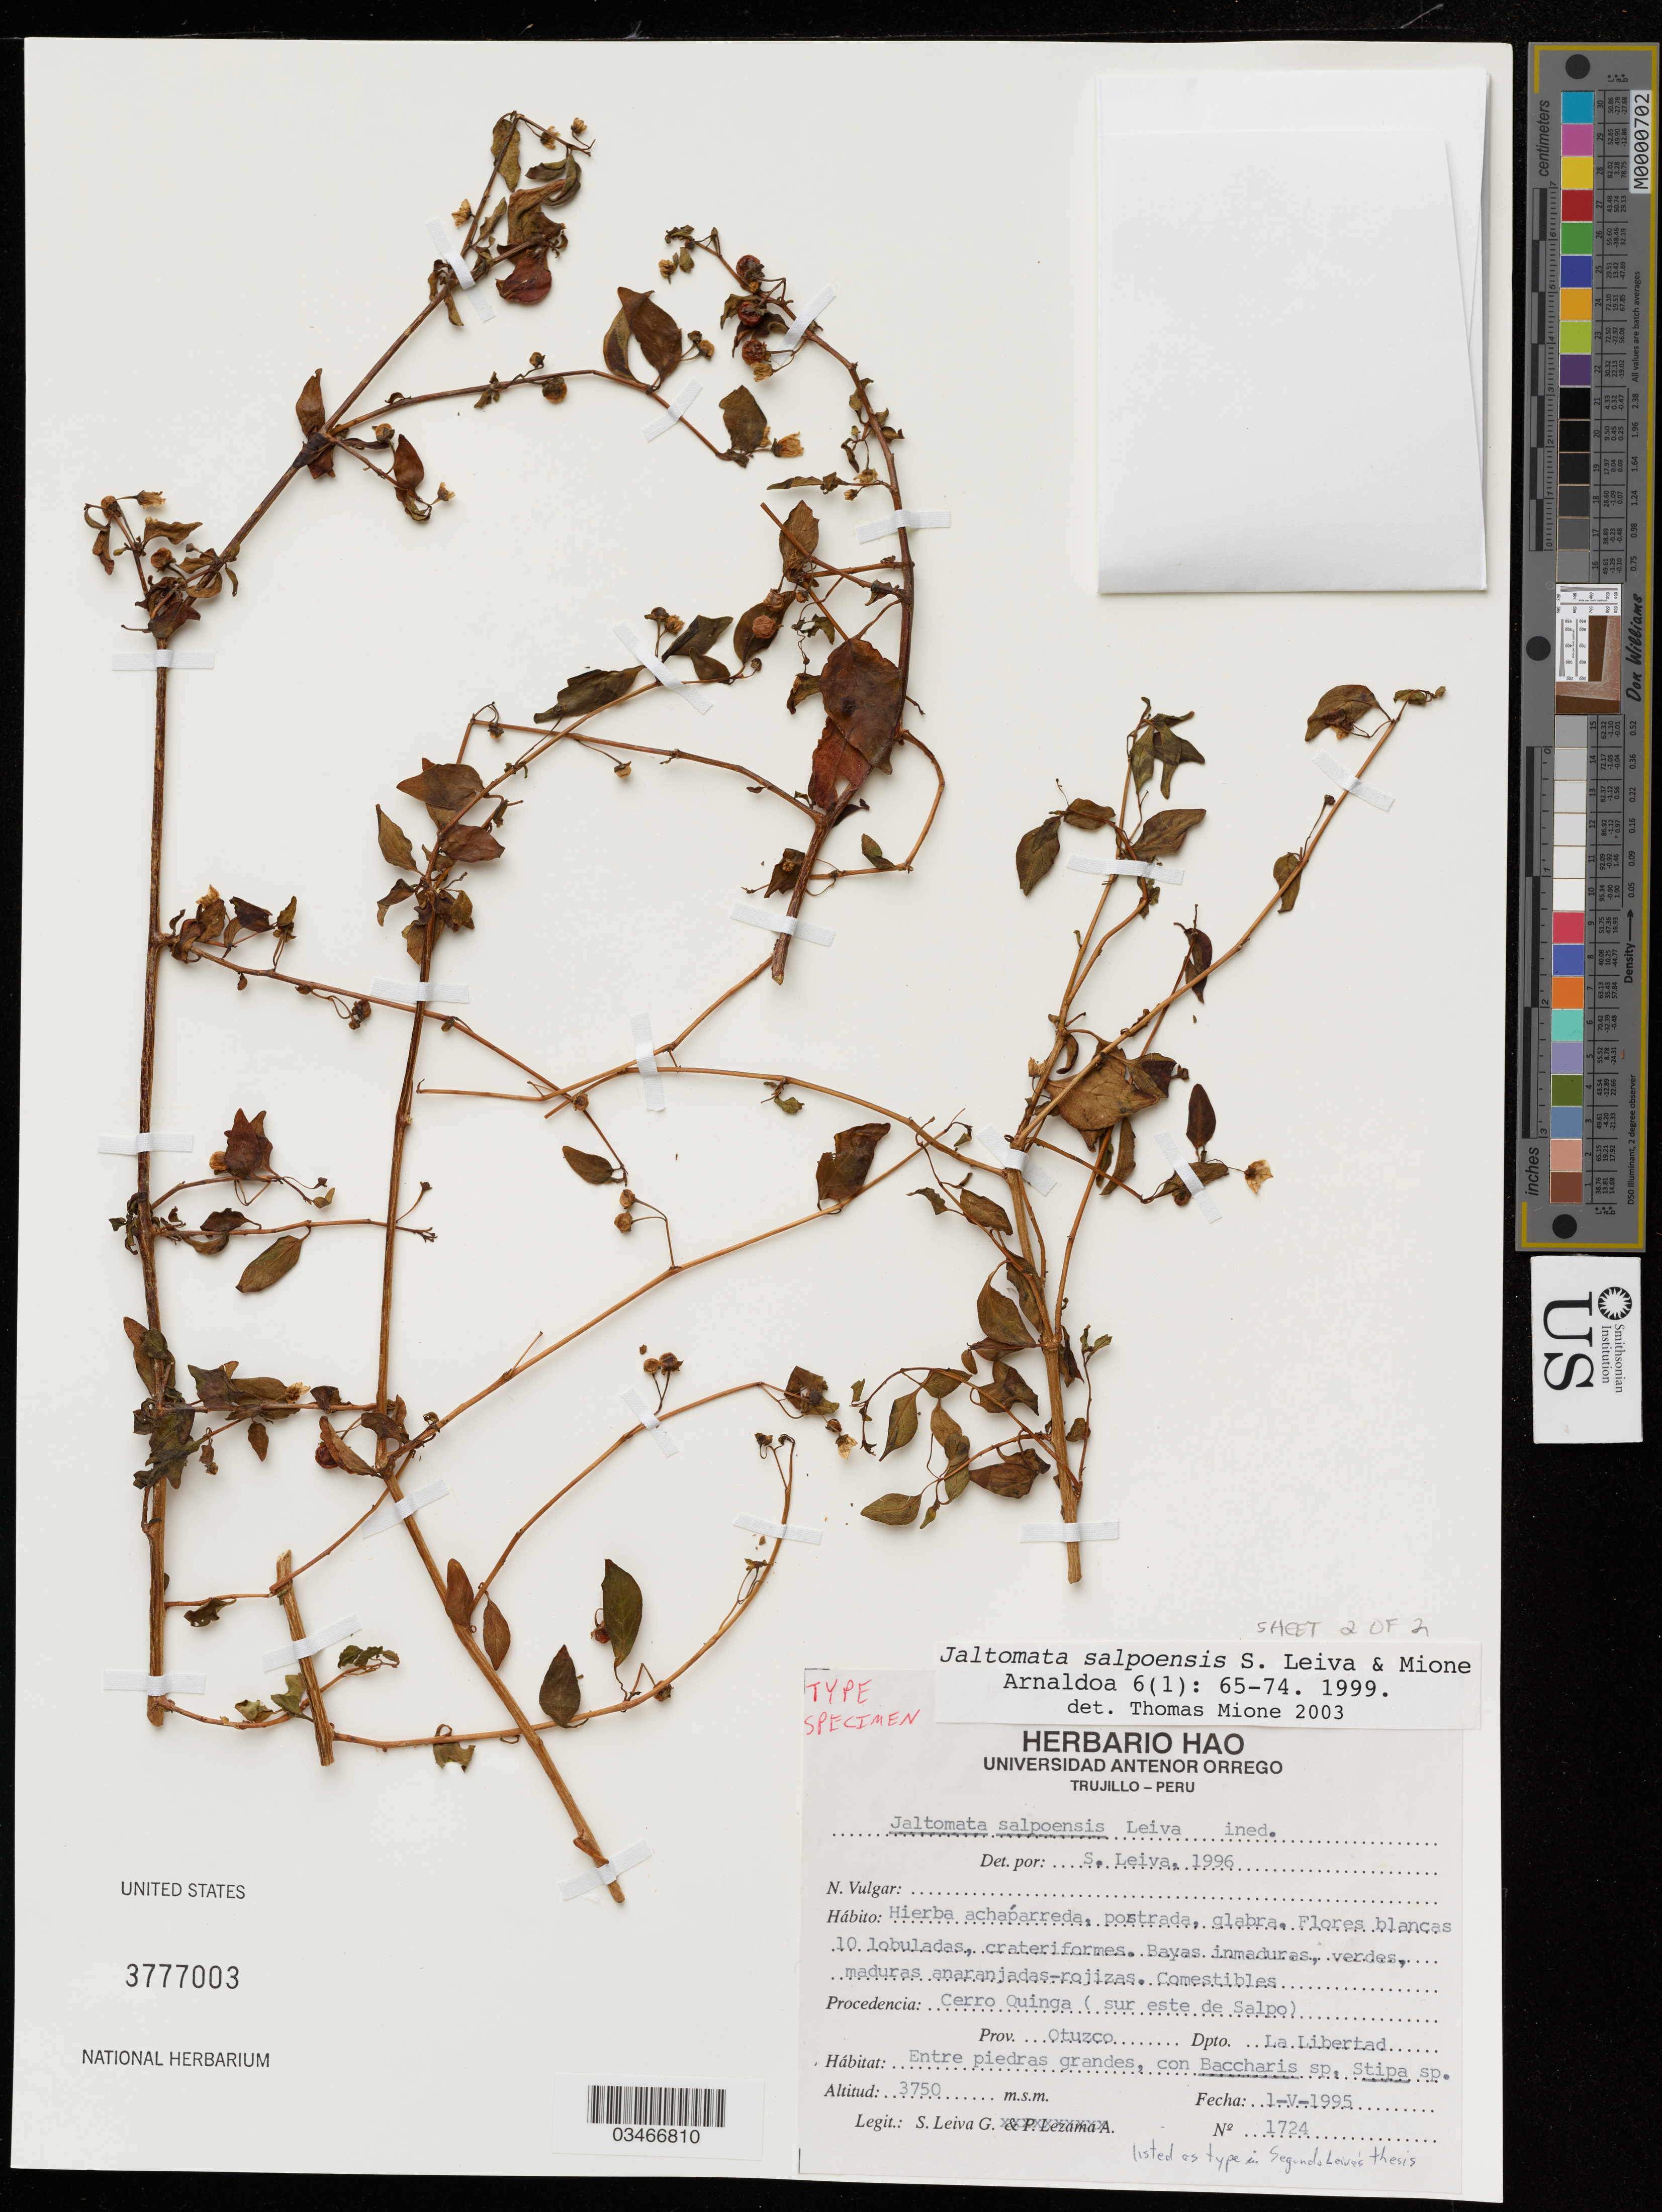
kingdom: Plantae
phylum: Tracheophyta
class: Magnoliopsida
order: Solanales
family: Solanaceae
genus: Jaltomata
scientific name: Jaltomata salpoensis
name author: S. Leiva & Mione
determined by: Mione, Thomas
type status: Isotype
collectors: S. Leiva G.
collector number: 1724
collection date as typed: I-V-1995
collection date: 1995-01-05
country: Peru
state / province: La Libertad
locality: Prov. Otuzco. Cerro Quinga (al este de Salpo).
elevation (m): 3750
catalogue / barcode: US 3777003